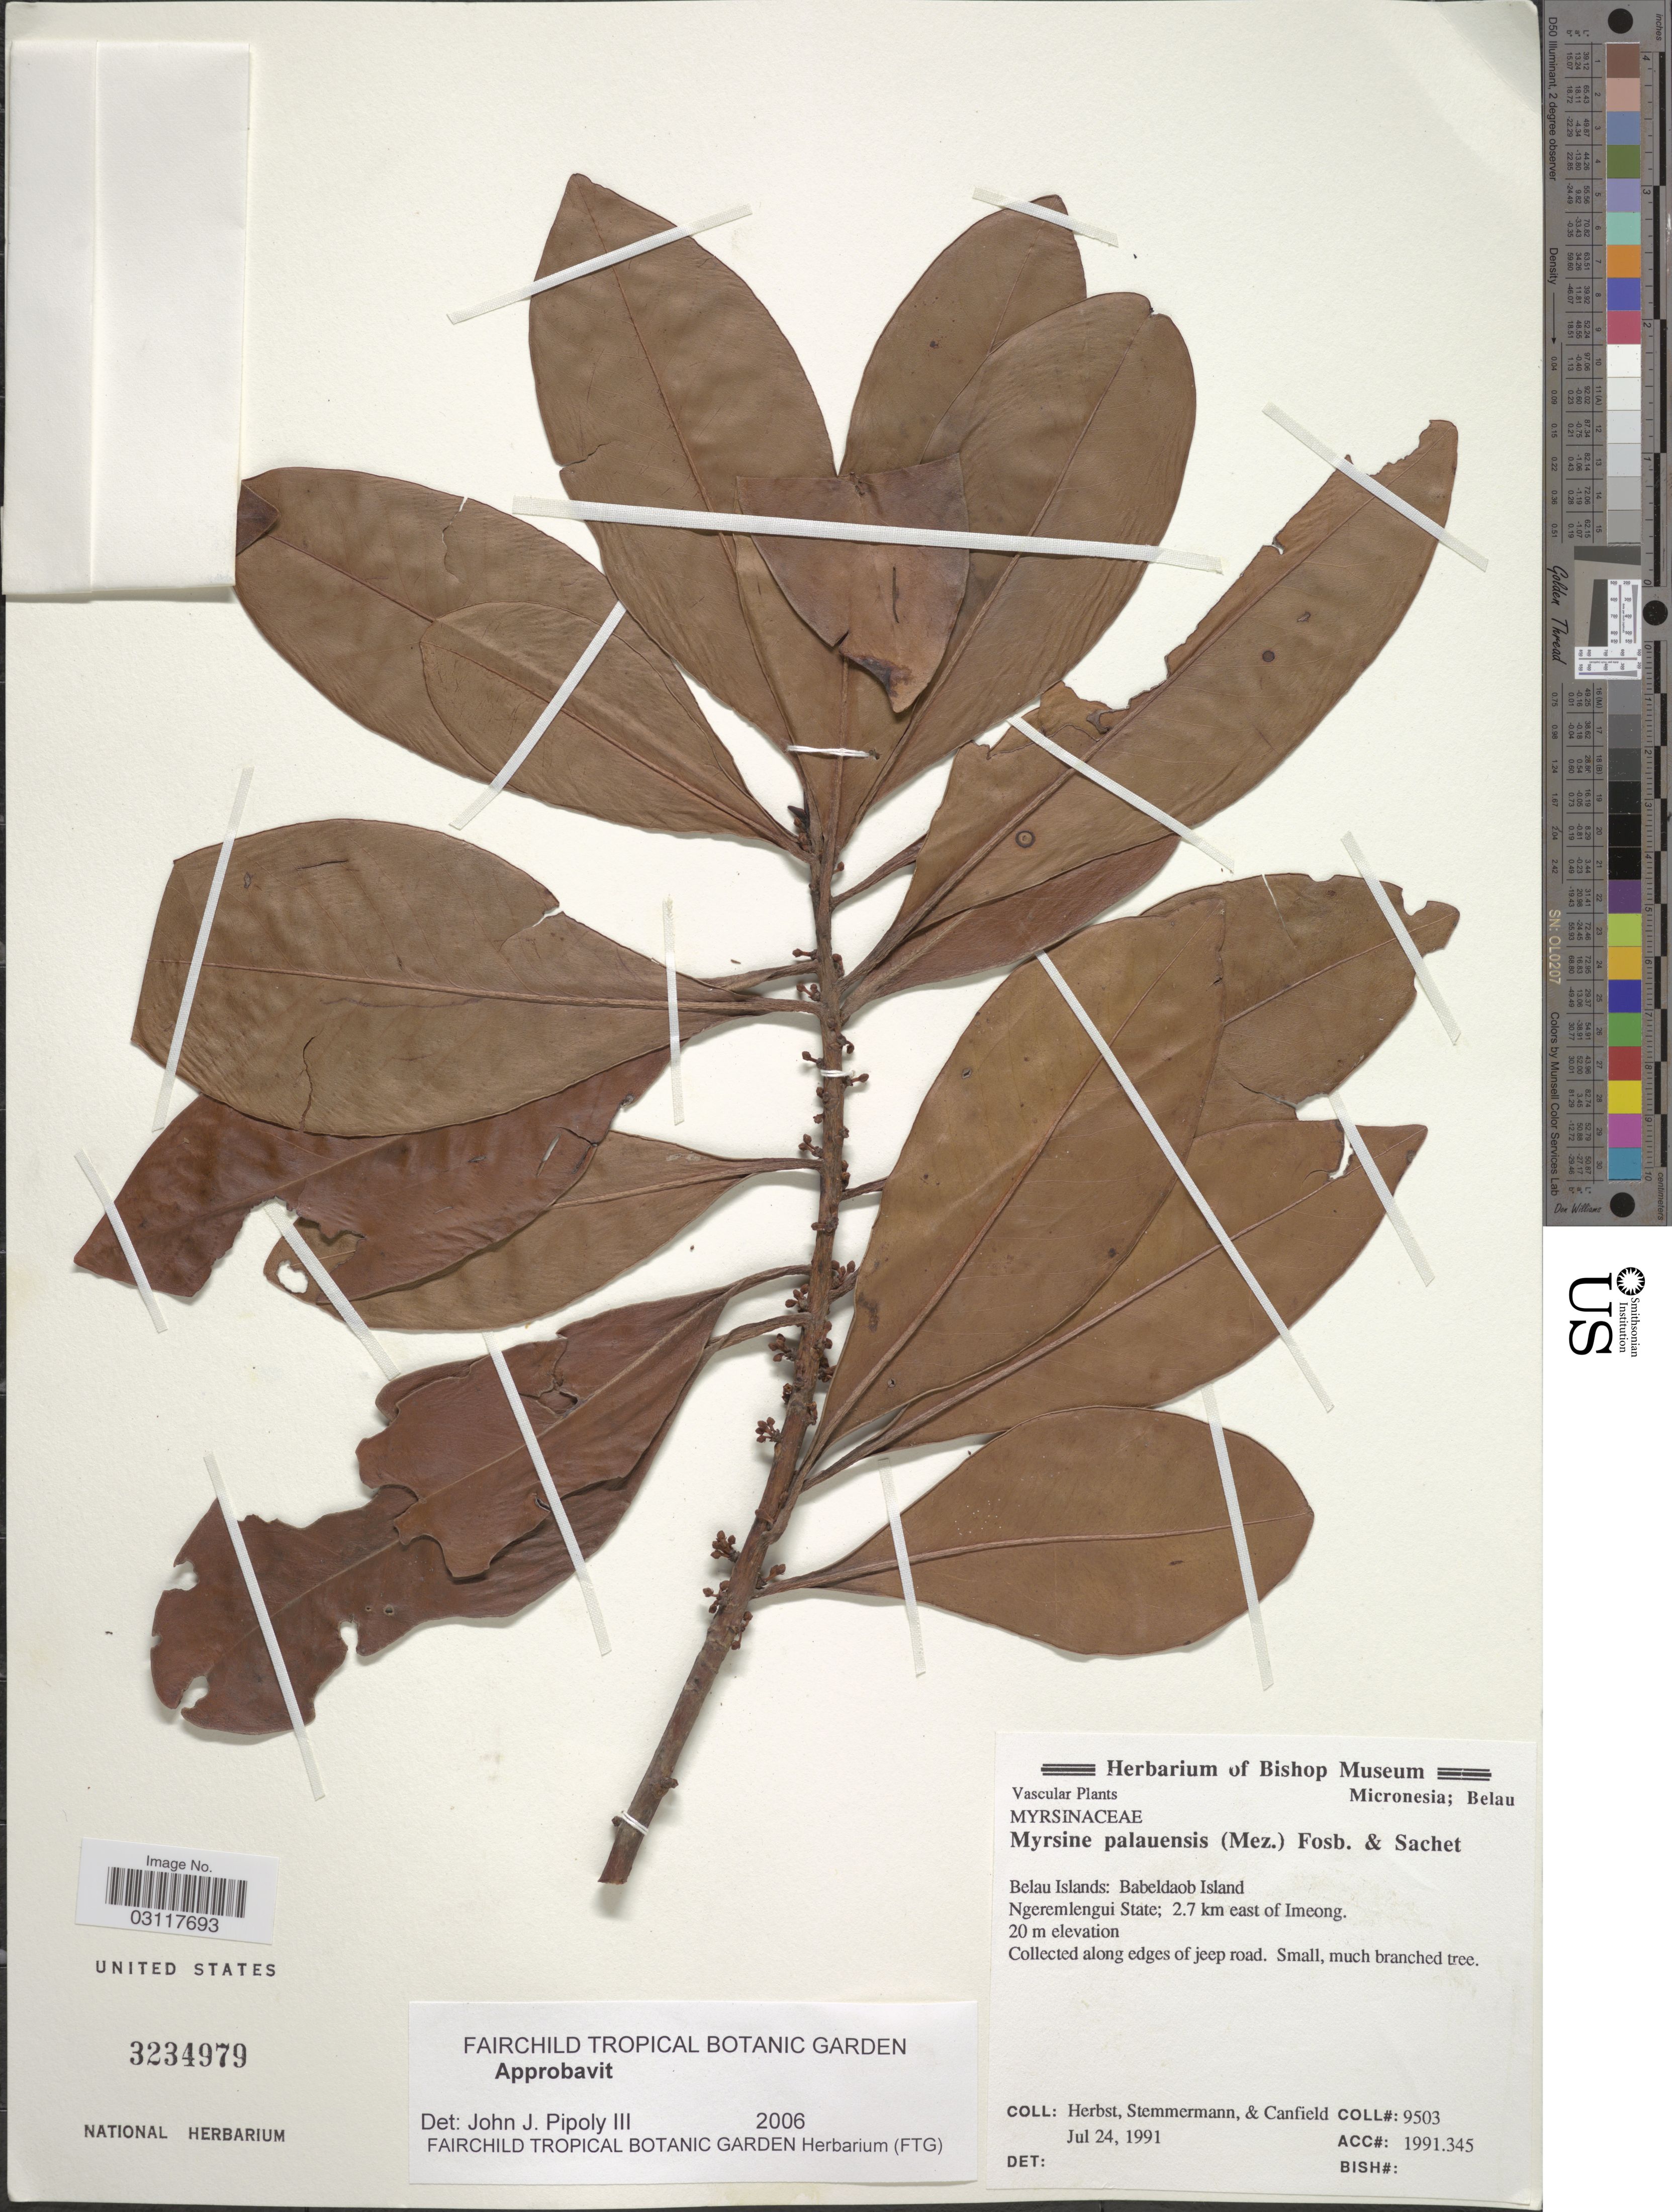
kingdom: Plantae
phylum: Tracheophyta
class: Magnoliopsida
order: Ericales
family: Primulaceae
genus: Myrsine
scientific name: Myrsine palauensis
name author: (Mez) Fosberg & Sachet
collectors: -. Herbst, -. Stemmermann & -. Canfield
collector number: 9503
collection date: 1991-07-24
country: Palau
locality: Belau Islands: Babeldaob Island, Ngeremlengui State; 2.7 km east of Imeong, Micronesia.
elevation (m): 20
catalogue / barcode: US 3234979